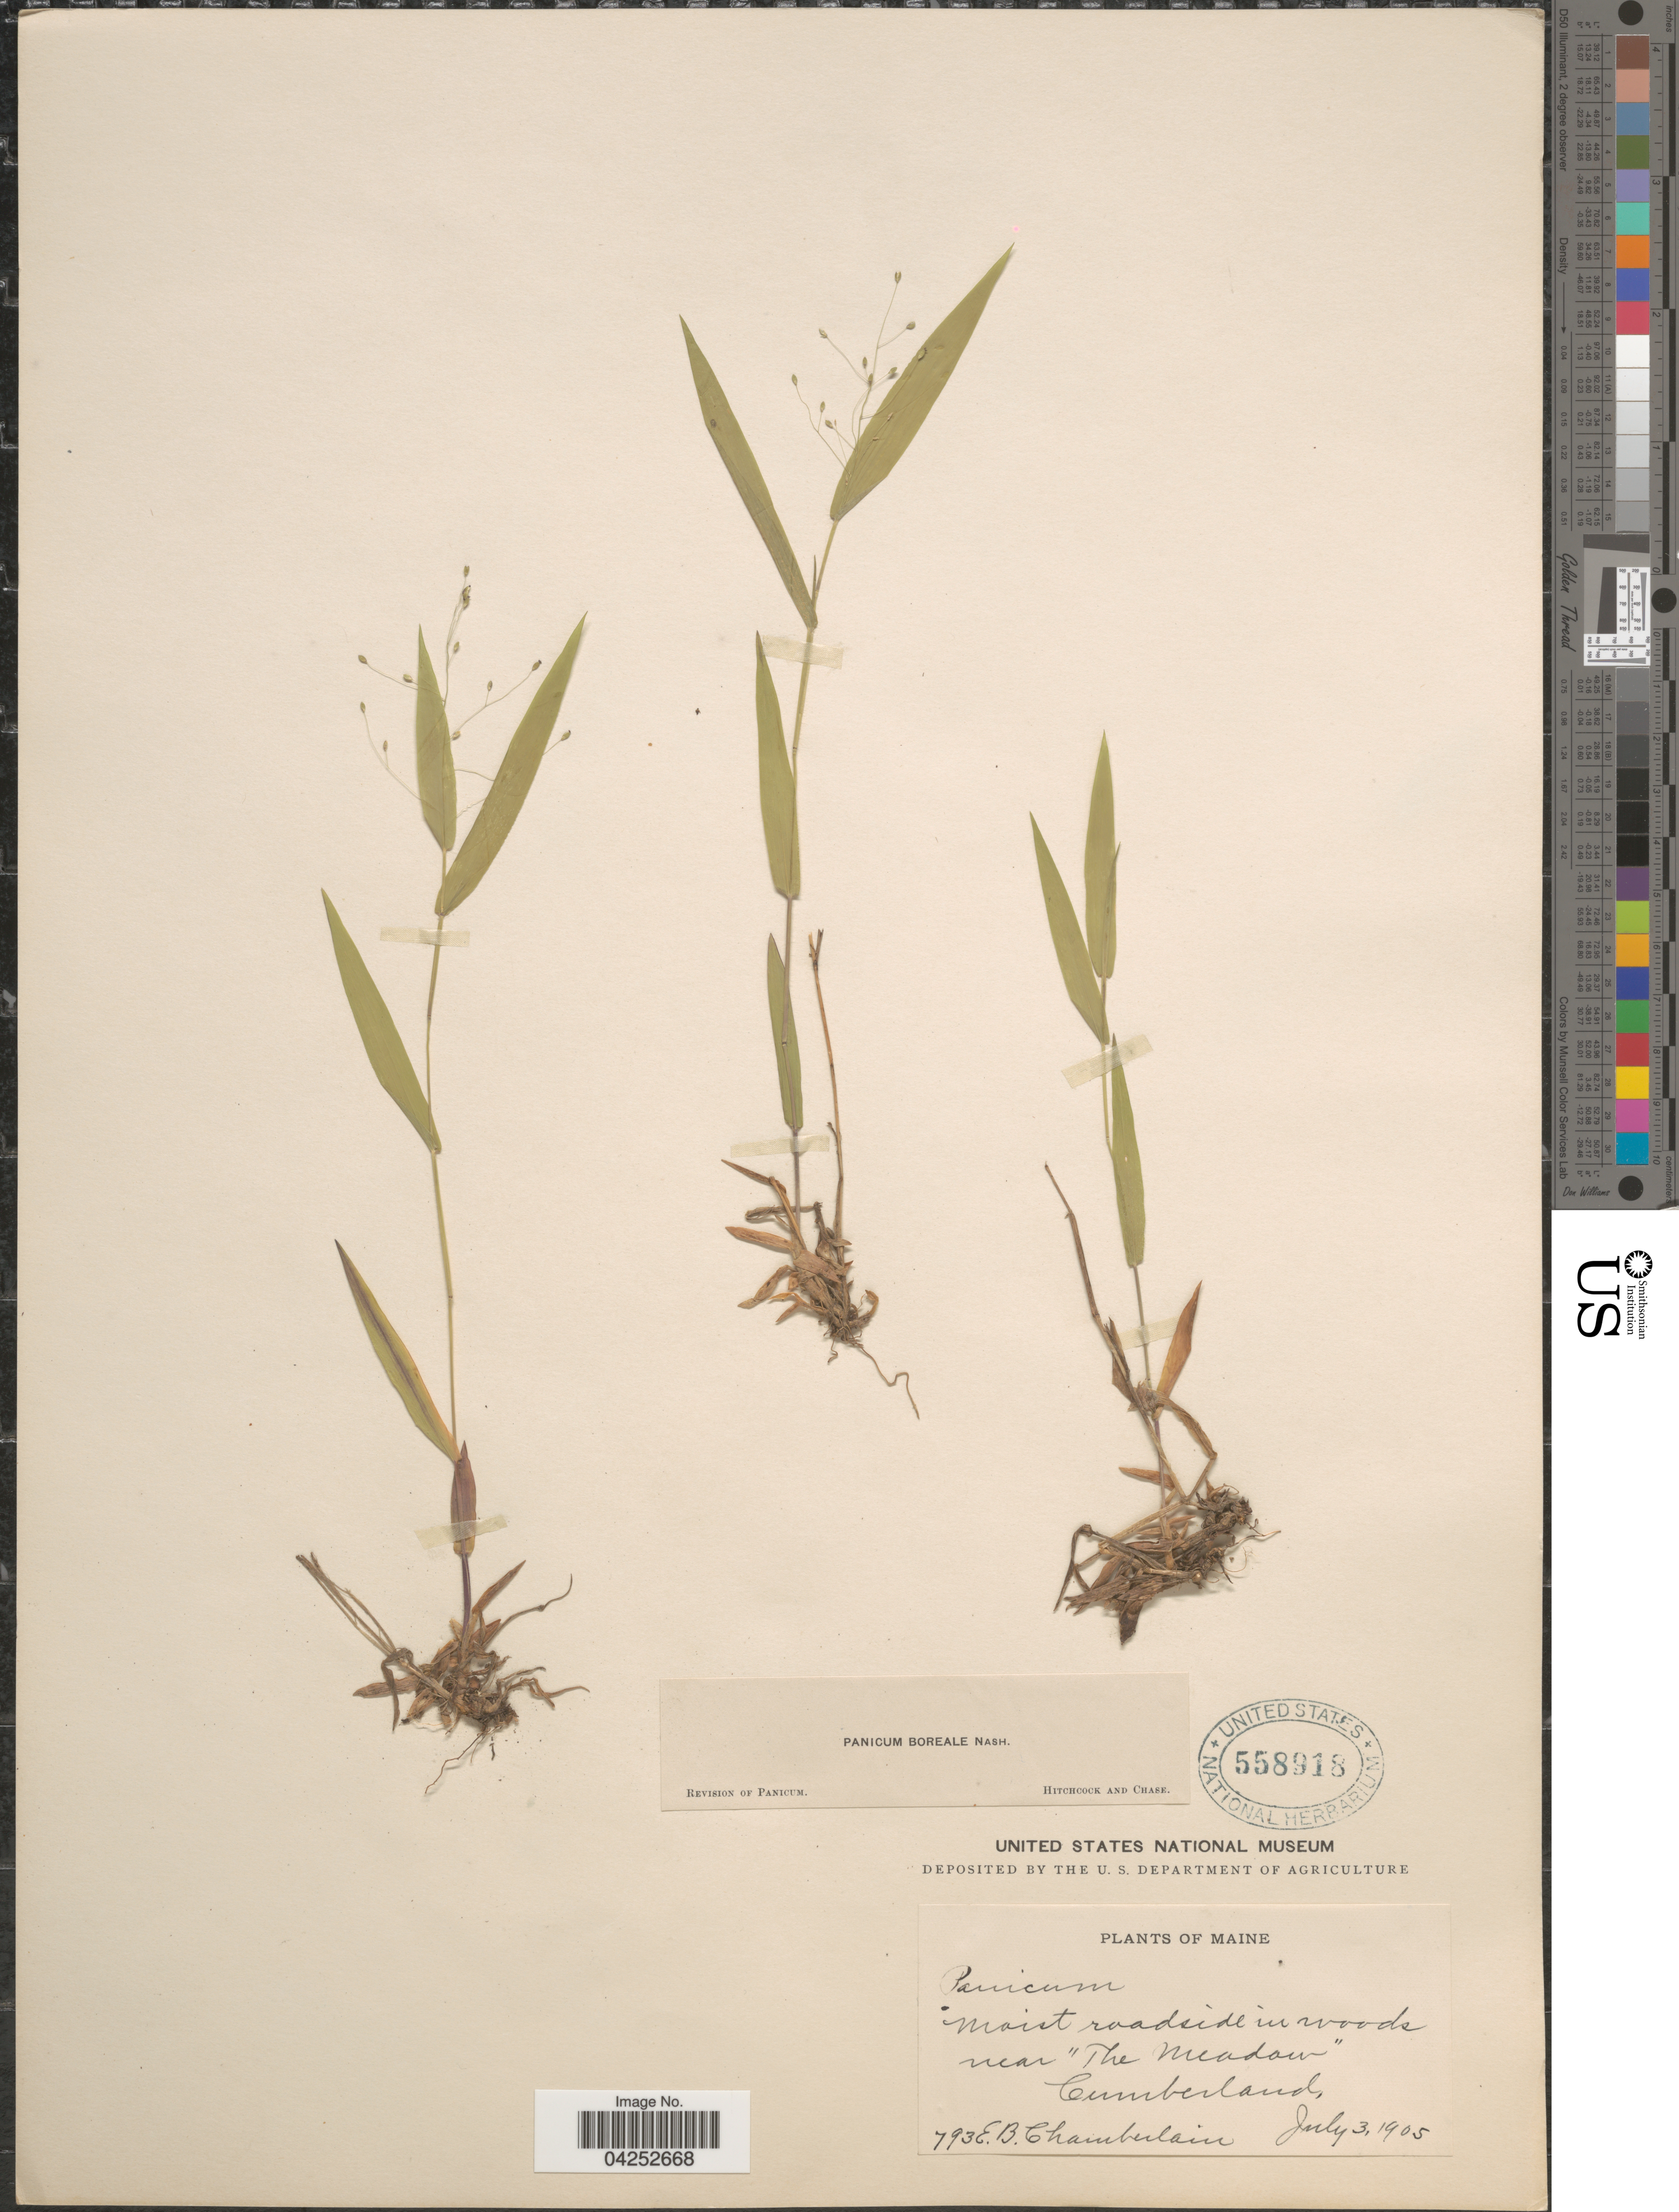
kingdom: Plantae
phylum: Tracheophyta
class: Liliopsida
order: Poales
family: Poaceae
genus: Dichanthelium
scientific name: Dichanthelium boreale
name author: (Nash) Freckmann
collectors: E. Chamberlain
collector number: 793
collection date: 1905-07-03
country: United States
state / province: Maine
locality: Moist roadside in woods near "The Meadow". Cumberland.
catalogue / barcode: US 558918